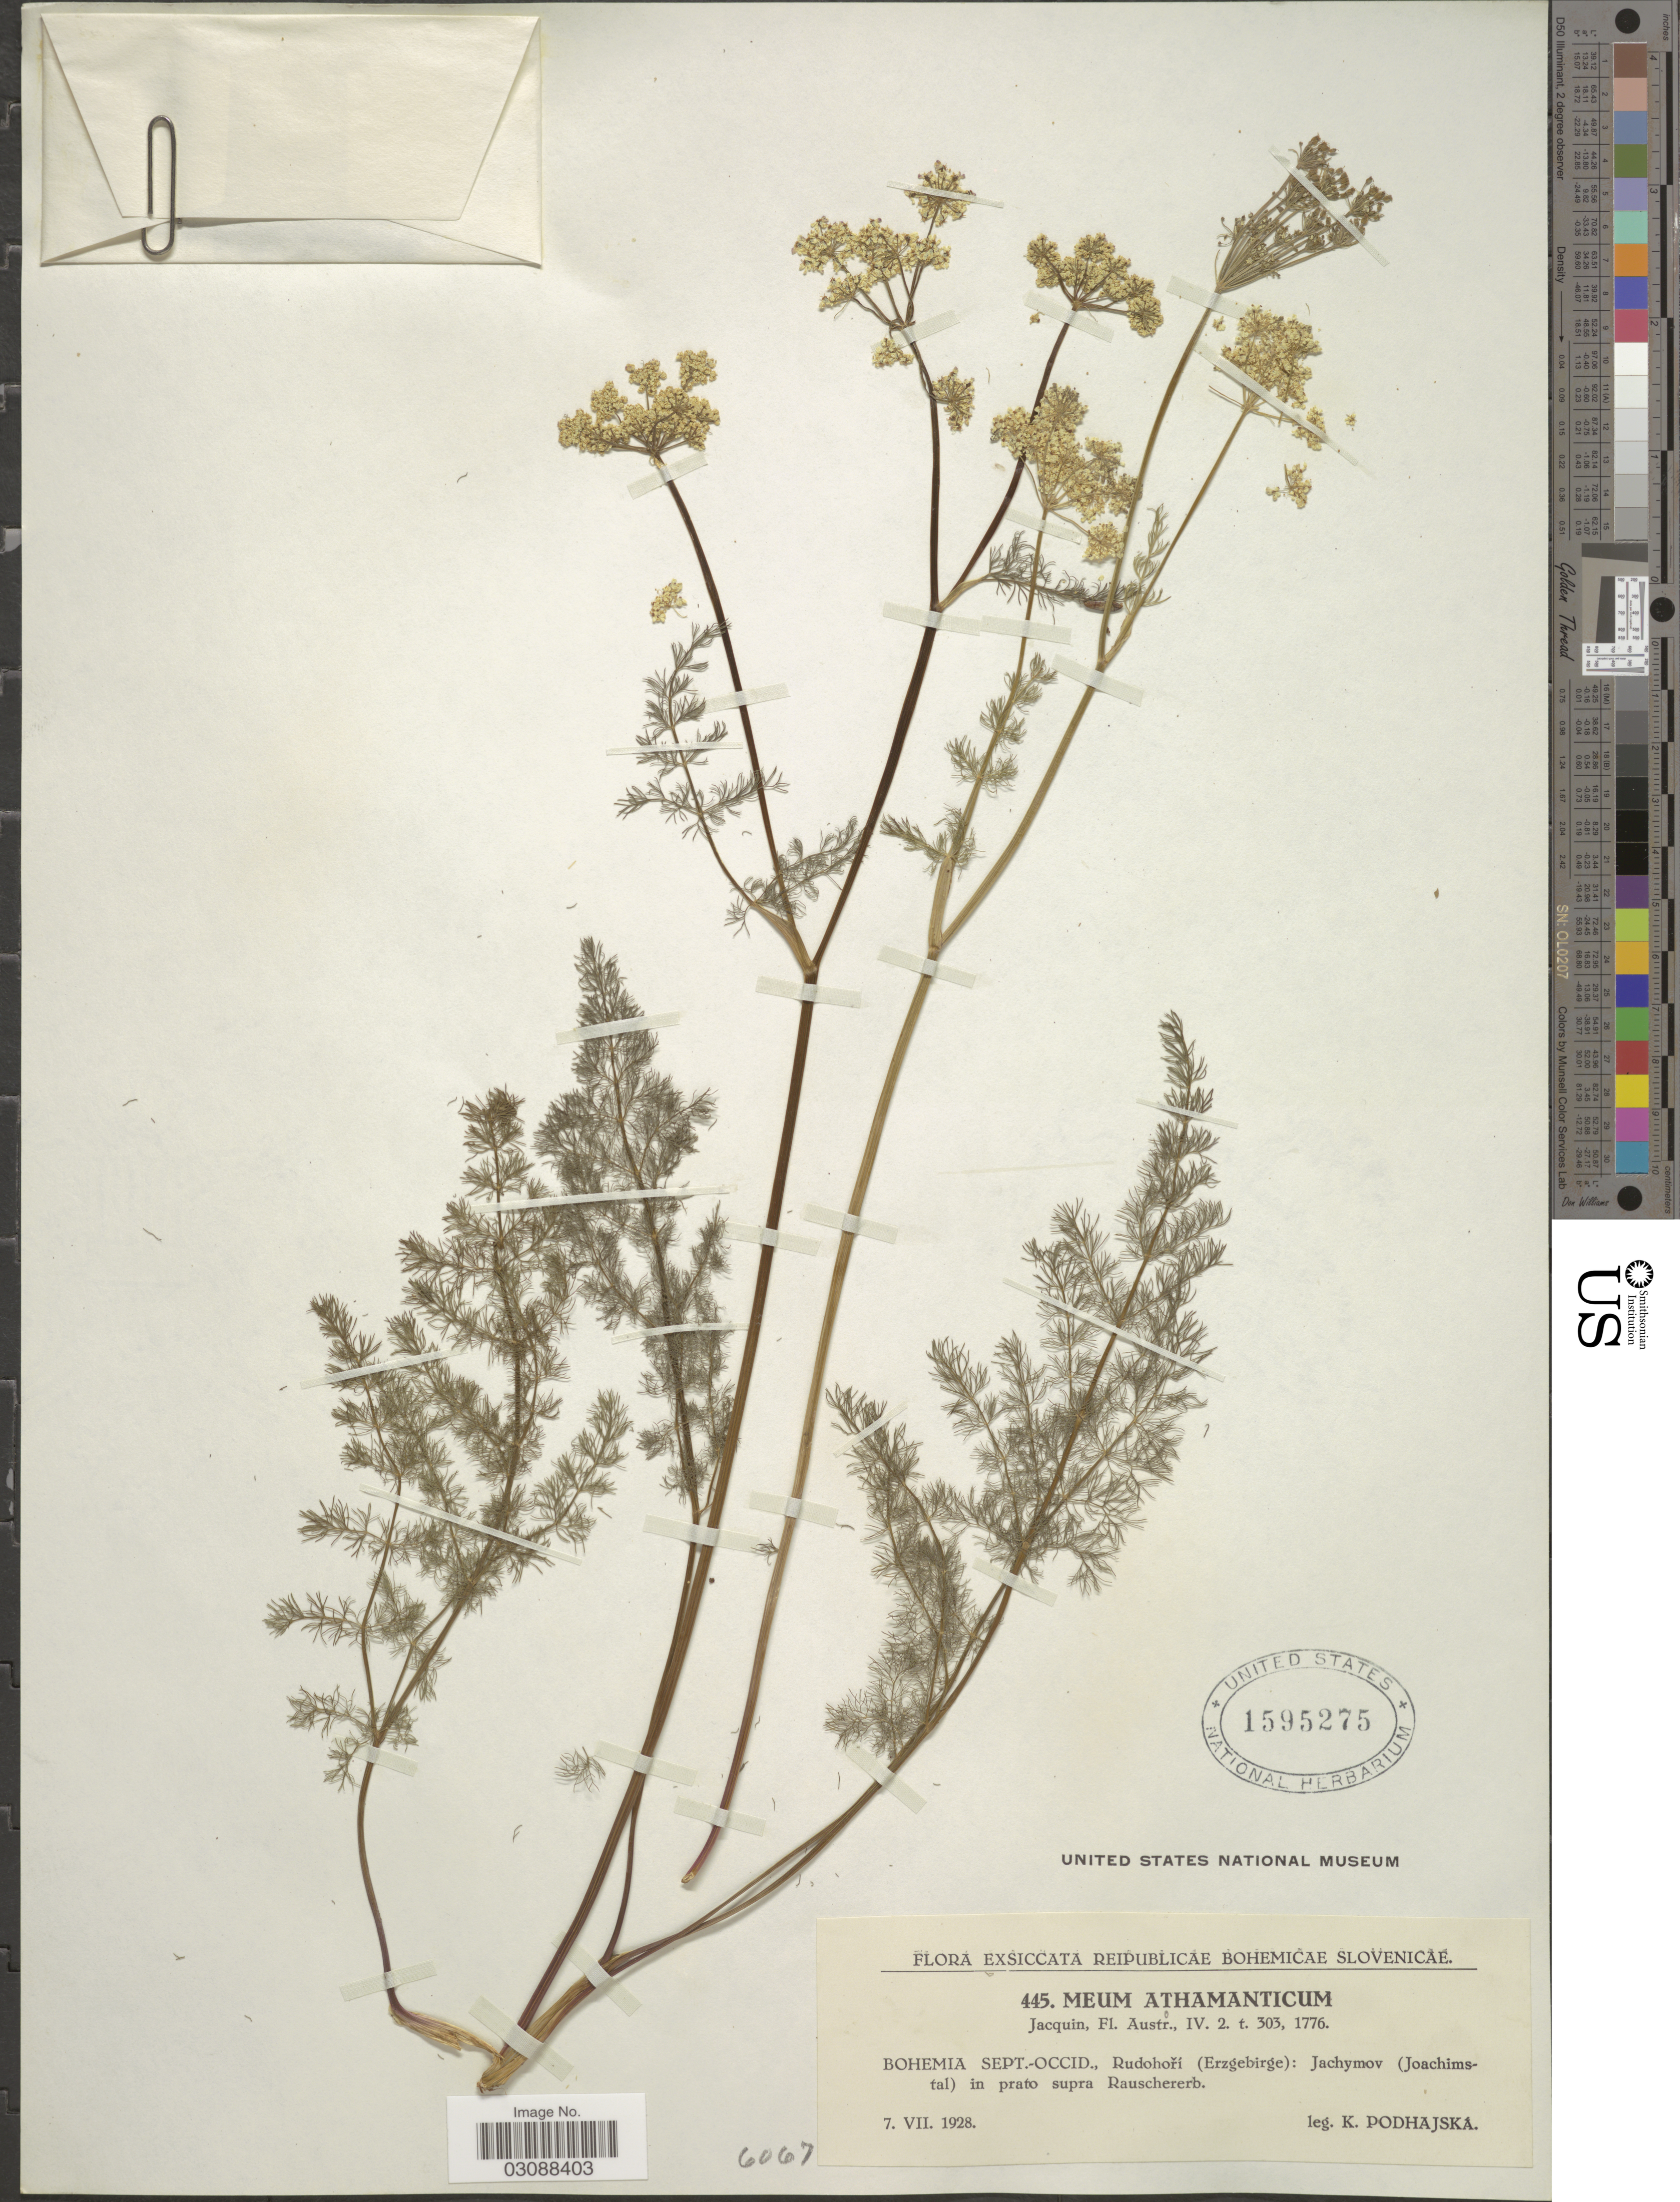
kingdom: Plantae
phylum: Tracheophyta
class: Magnoliopsida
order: Apiales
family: Apiaceae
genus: Meum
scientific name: Meum athamanticum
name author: Jacq.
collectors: K. Podhajska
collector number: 445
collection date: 1928-07-07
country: Czechia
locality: Reipublicae Bohemicae Slovenicae. Bohemia Sept.-Occid., Rudohorí (Erzgebirge): Jachymov (Joachimstal) in prato supra Rauschererb.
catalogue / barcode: US 1595275